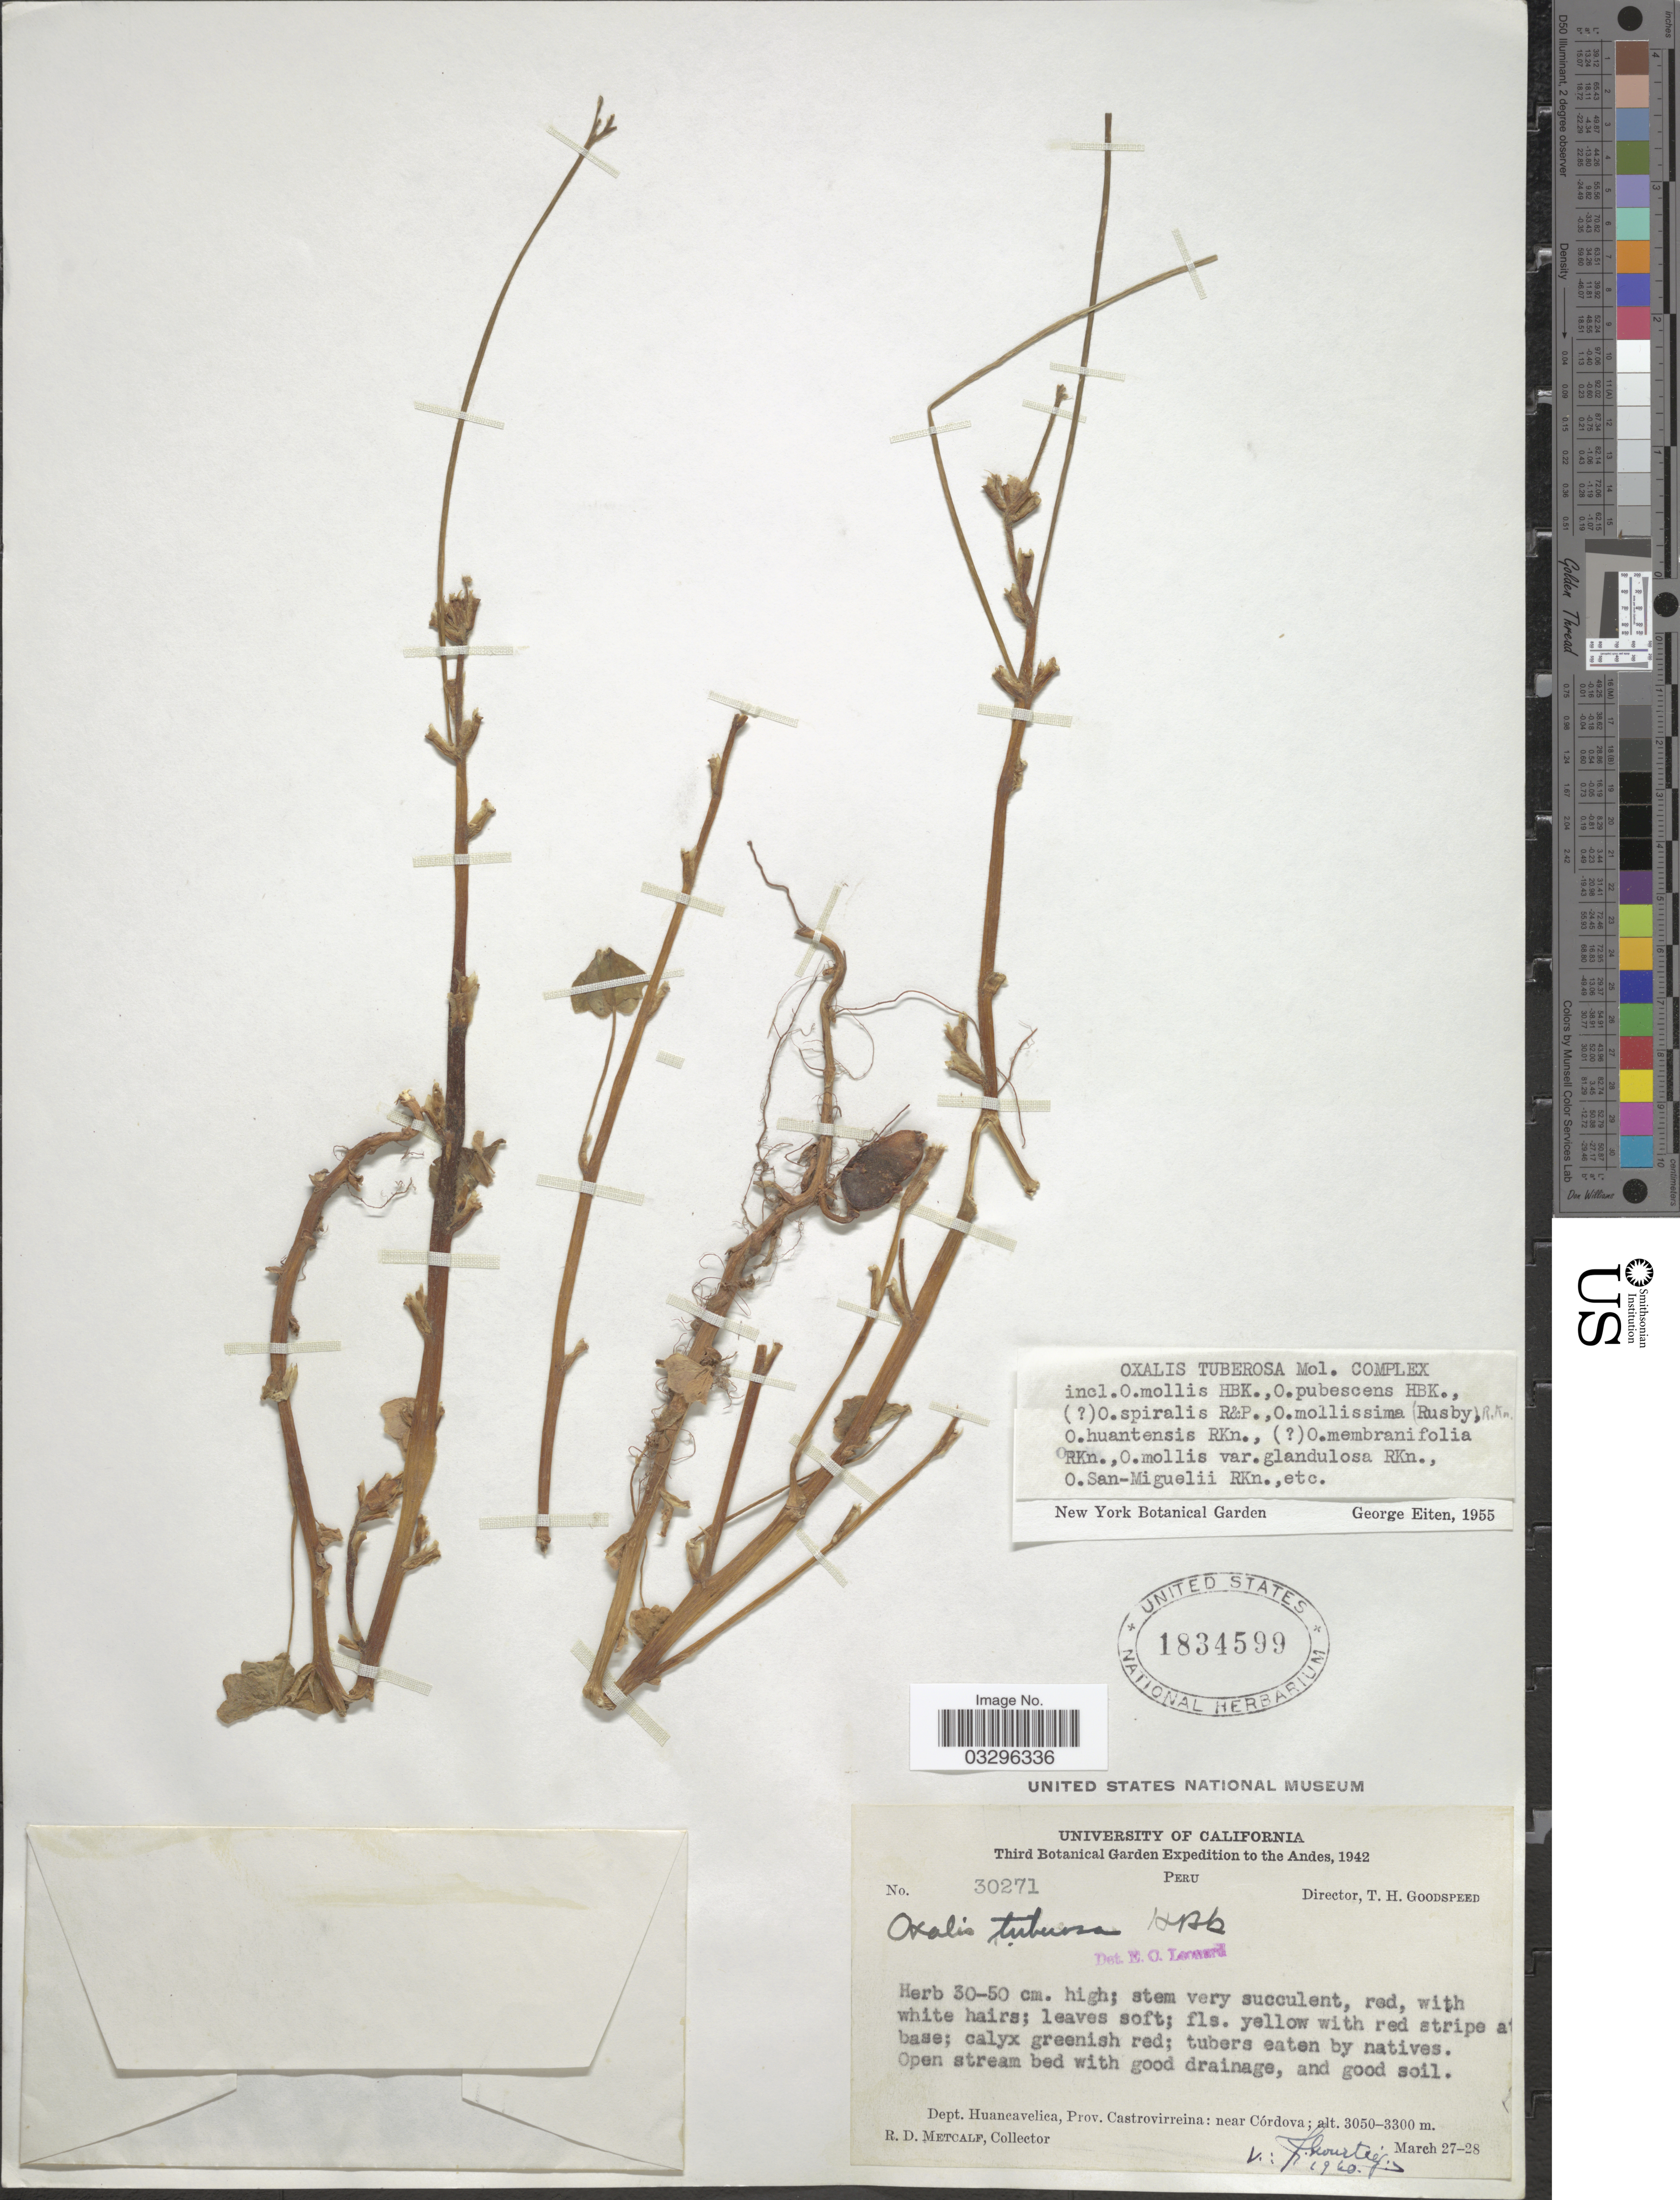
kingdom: Plantae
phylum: Tracheophyta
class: Magnoliopsida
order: Oxalidales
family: Oxalidaceae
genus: Oxalis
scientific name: Oxalis tuberosa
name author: Molina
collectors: R. D. Metcalf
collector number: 30271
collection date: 1942-03-27/1942-03-28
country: Peru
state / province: Huancavelica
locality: The Andes. Dept. Huancavelica, Prov. Castrovirreina: near Córdova.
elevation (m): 3050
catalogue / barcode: US 1834599